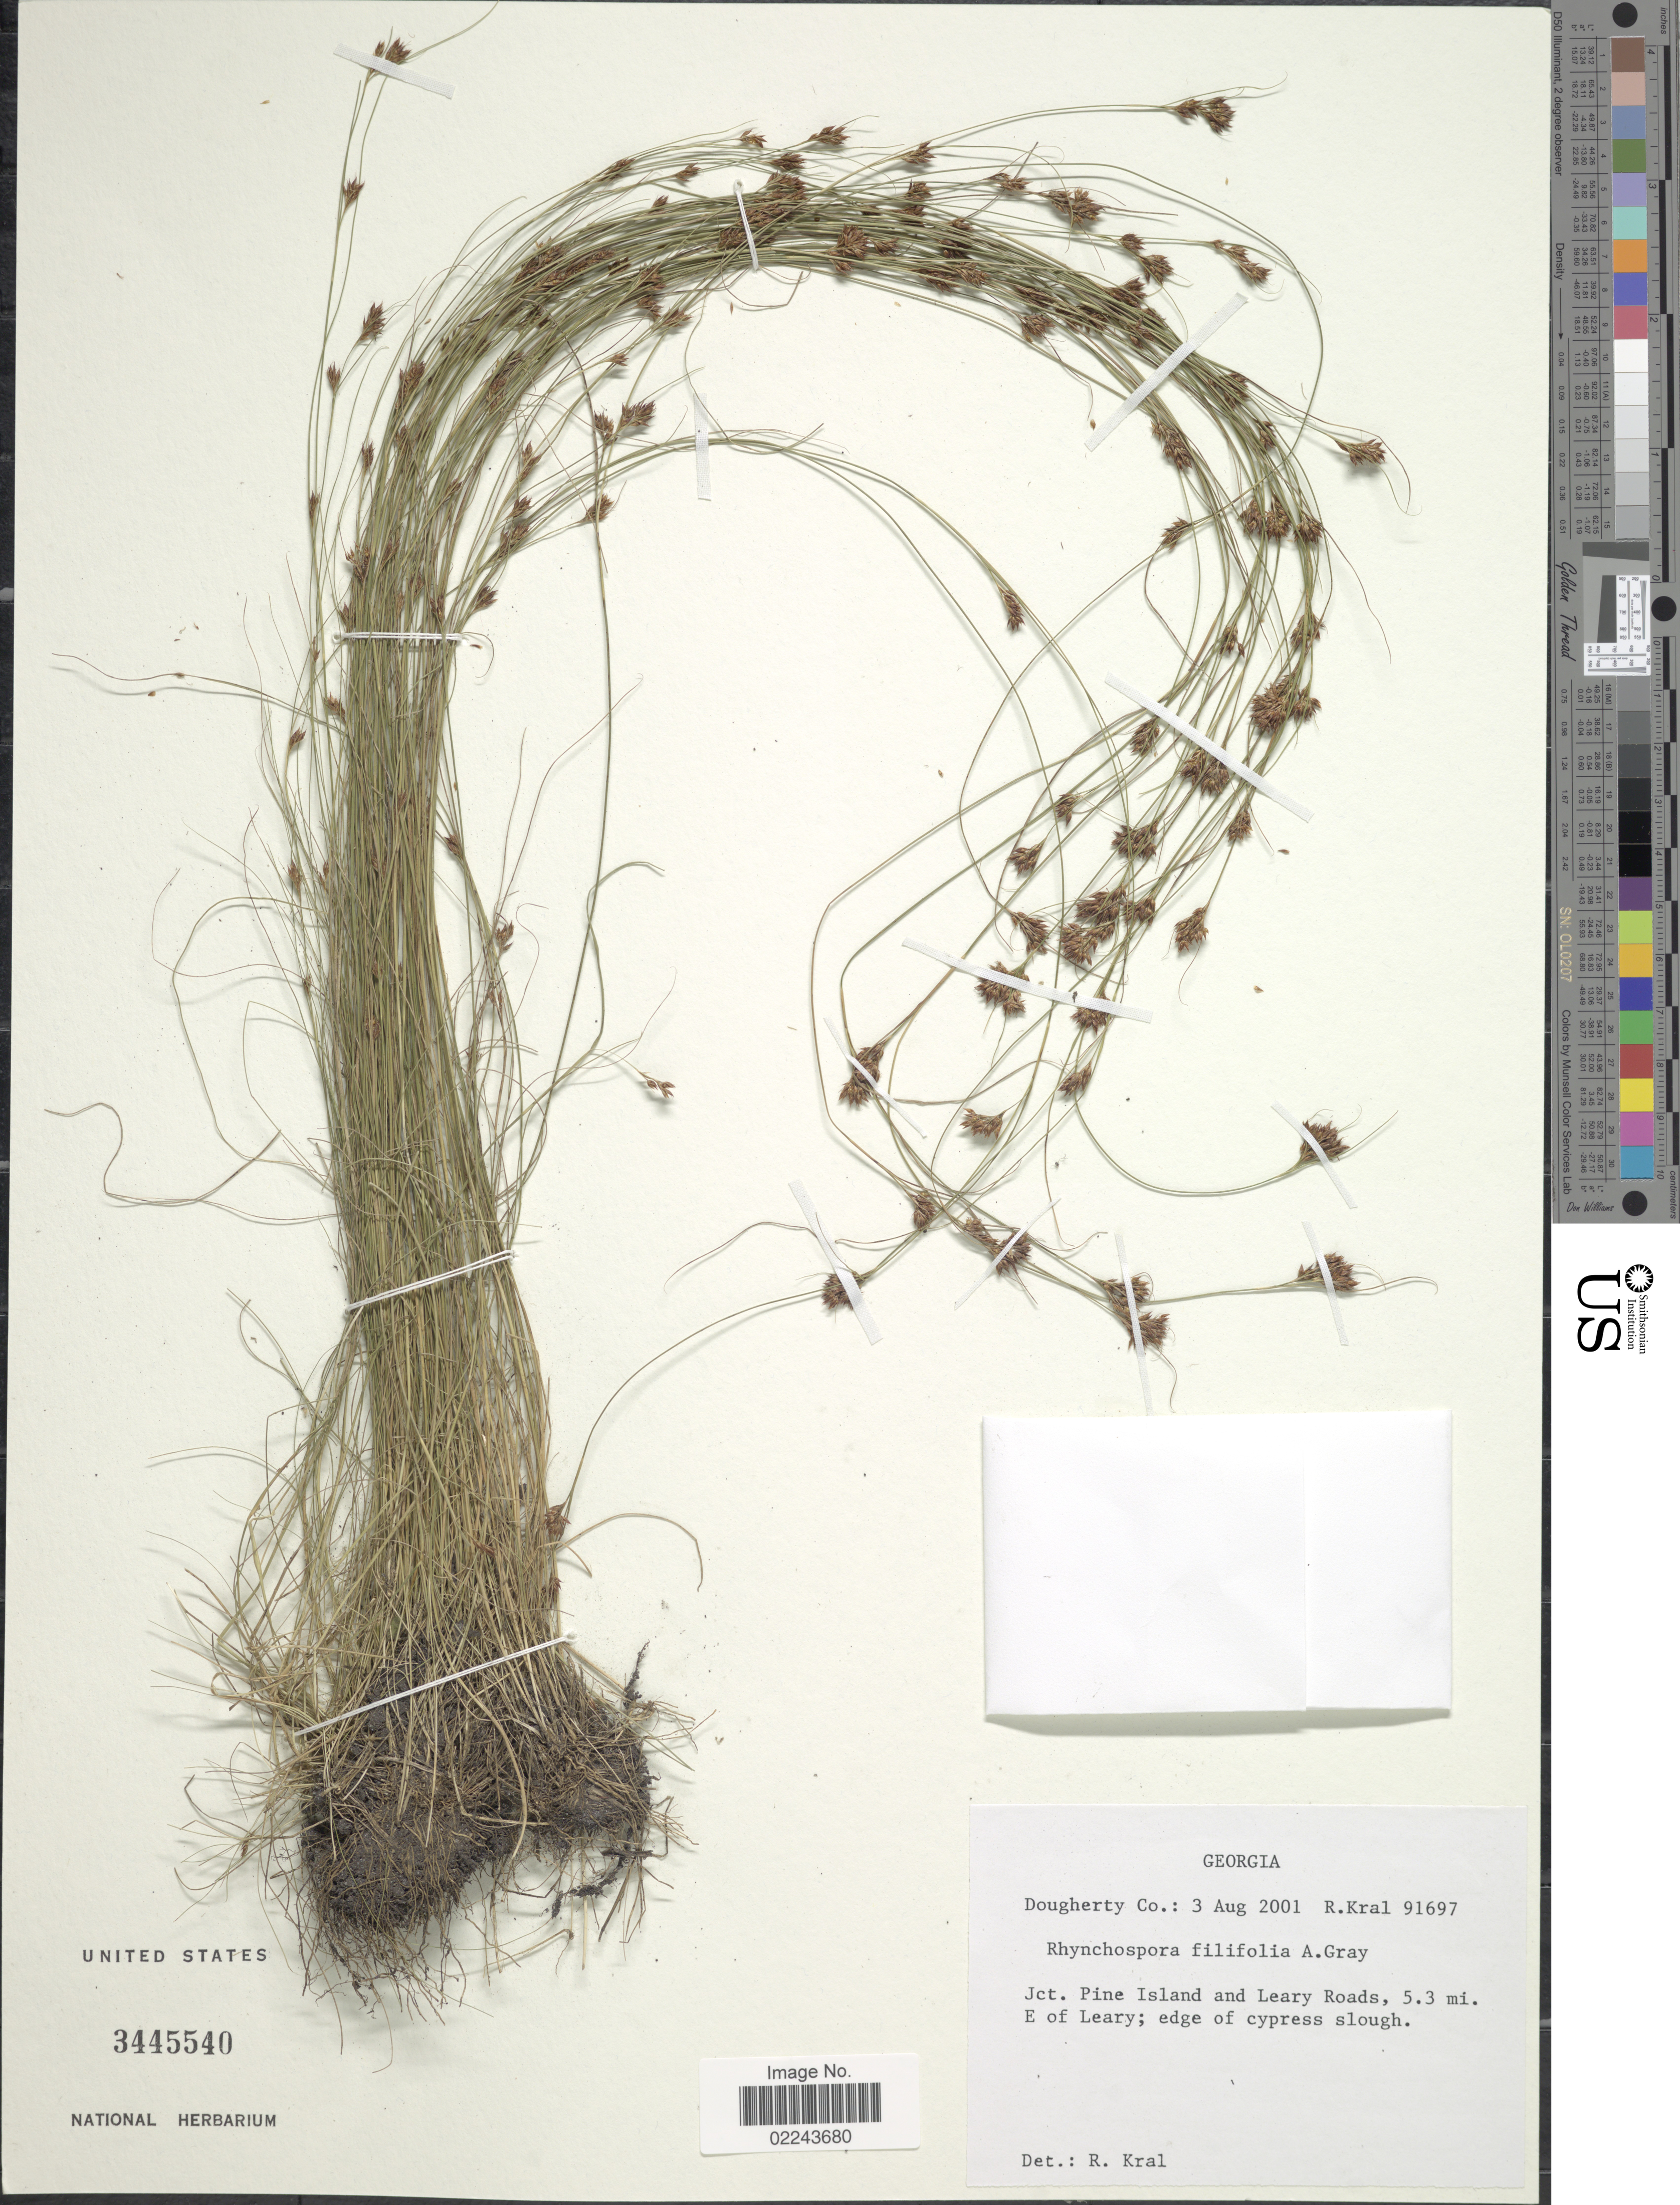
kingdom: Plantae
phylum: Tracheophyta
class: Liliopsida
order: Poales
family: Cyperaceae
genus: Rhynchospora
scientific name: Rhynchospora filifolia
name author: A. Gray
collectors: R. Kral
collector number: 91697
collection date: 2001-08-03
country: United States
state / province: Georgia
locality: Dougherty Co, Jct Pine Isladn and Leary Roads, 5.3 mi E of Leary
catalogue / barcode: US 3445540